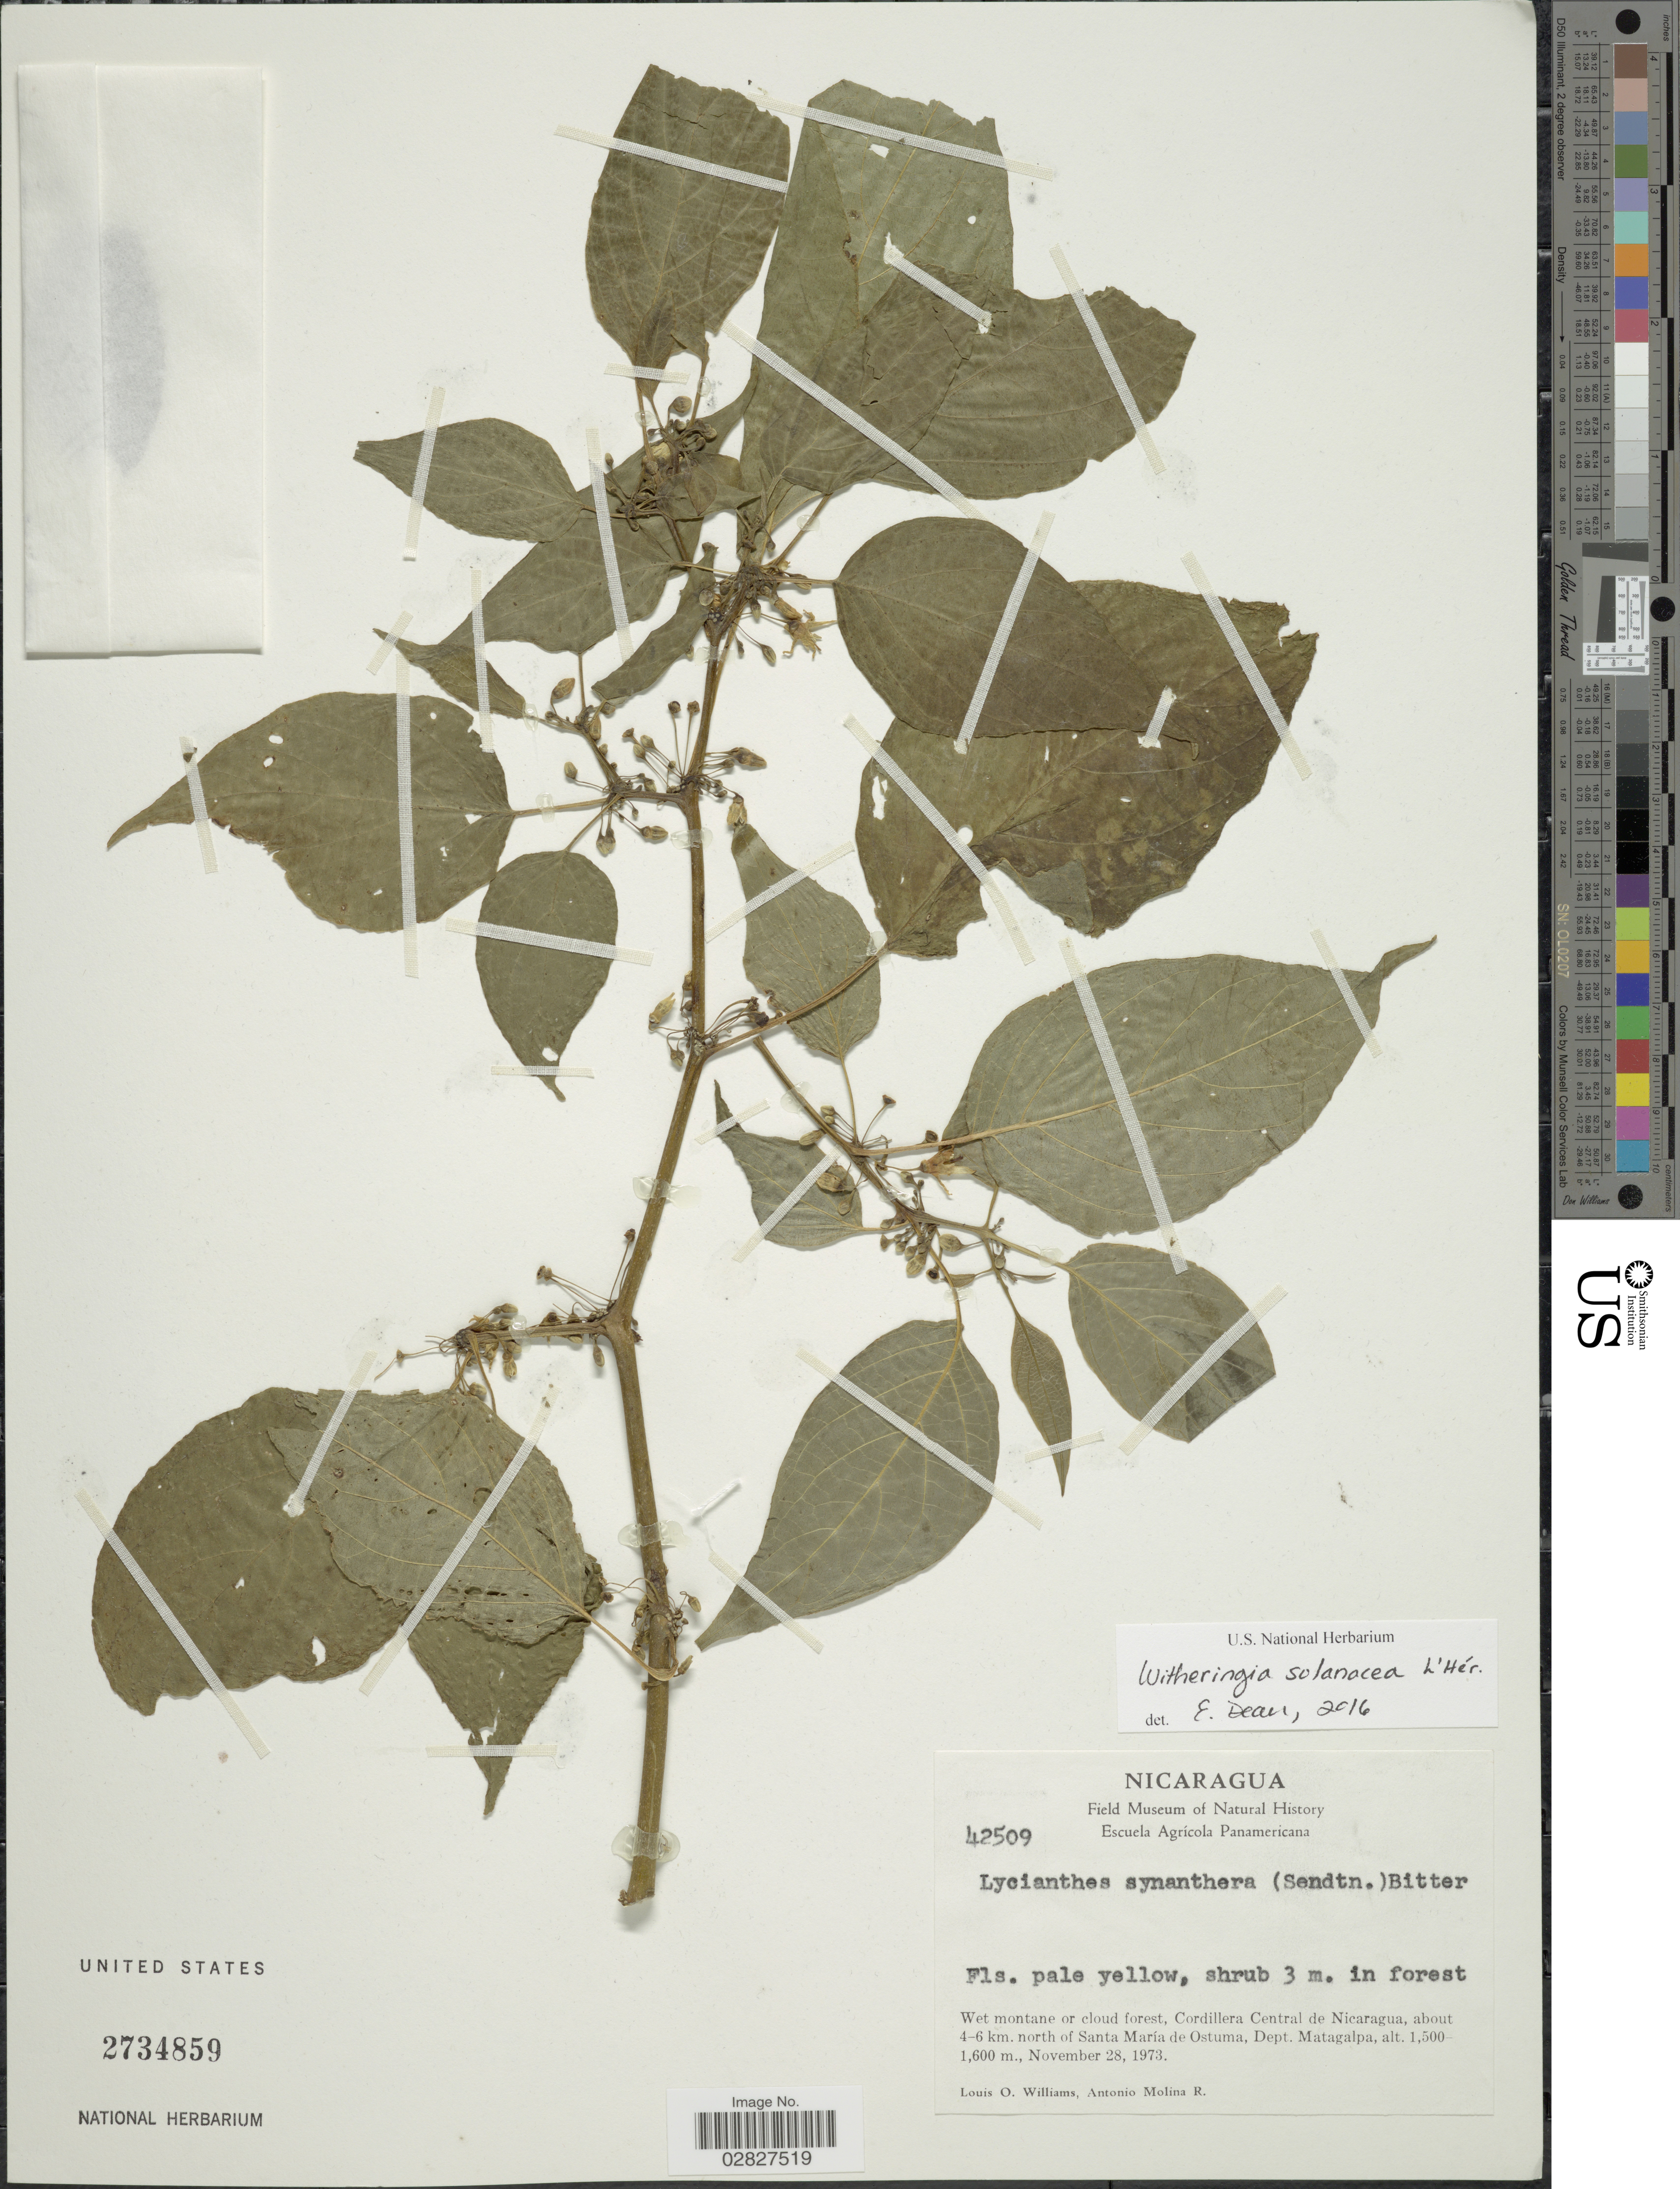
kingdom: Plantae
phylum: Tracheophyta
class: Magnoliopsida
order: Solanales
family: Solanaceae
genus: Witheringia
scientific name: Witheringia solanacea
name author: L'Hér.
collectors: L. O. Williams & A. Molina R.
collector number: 42509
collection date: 1973-11-28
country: Nicaragua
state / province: Matagalpa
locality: Wet montane or cloud forest, Cordillera Central de Nicaragua, about 4-6 km. north of Santa María de Ostuma, Dept. Matagalpa.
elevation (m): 1500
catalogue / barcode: US 2734859